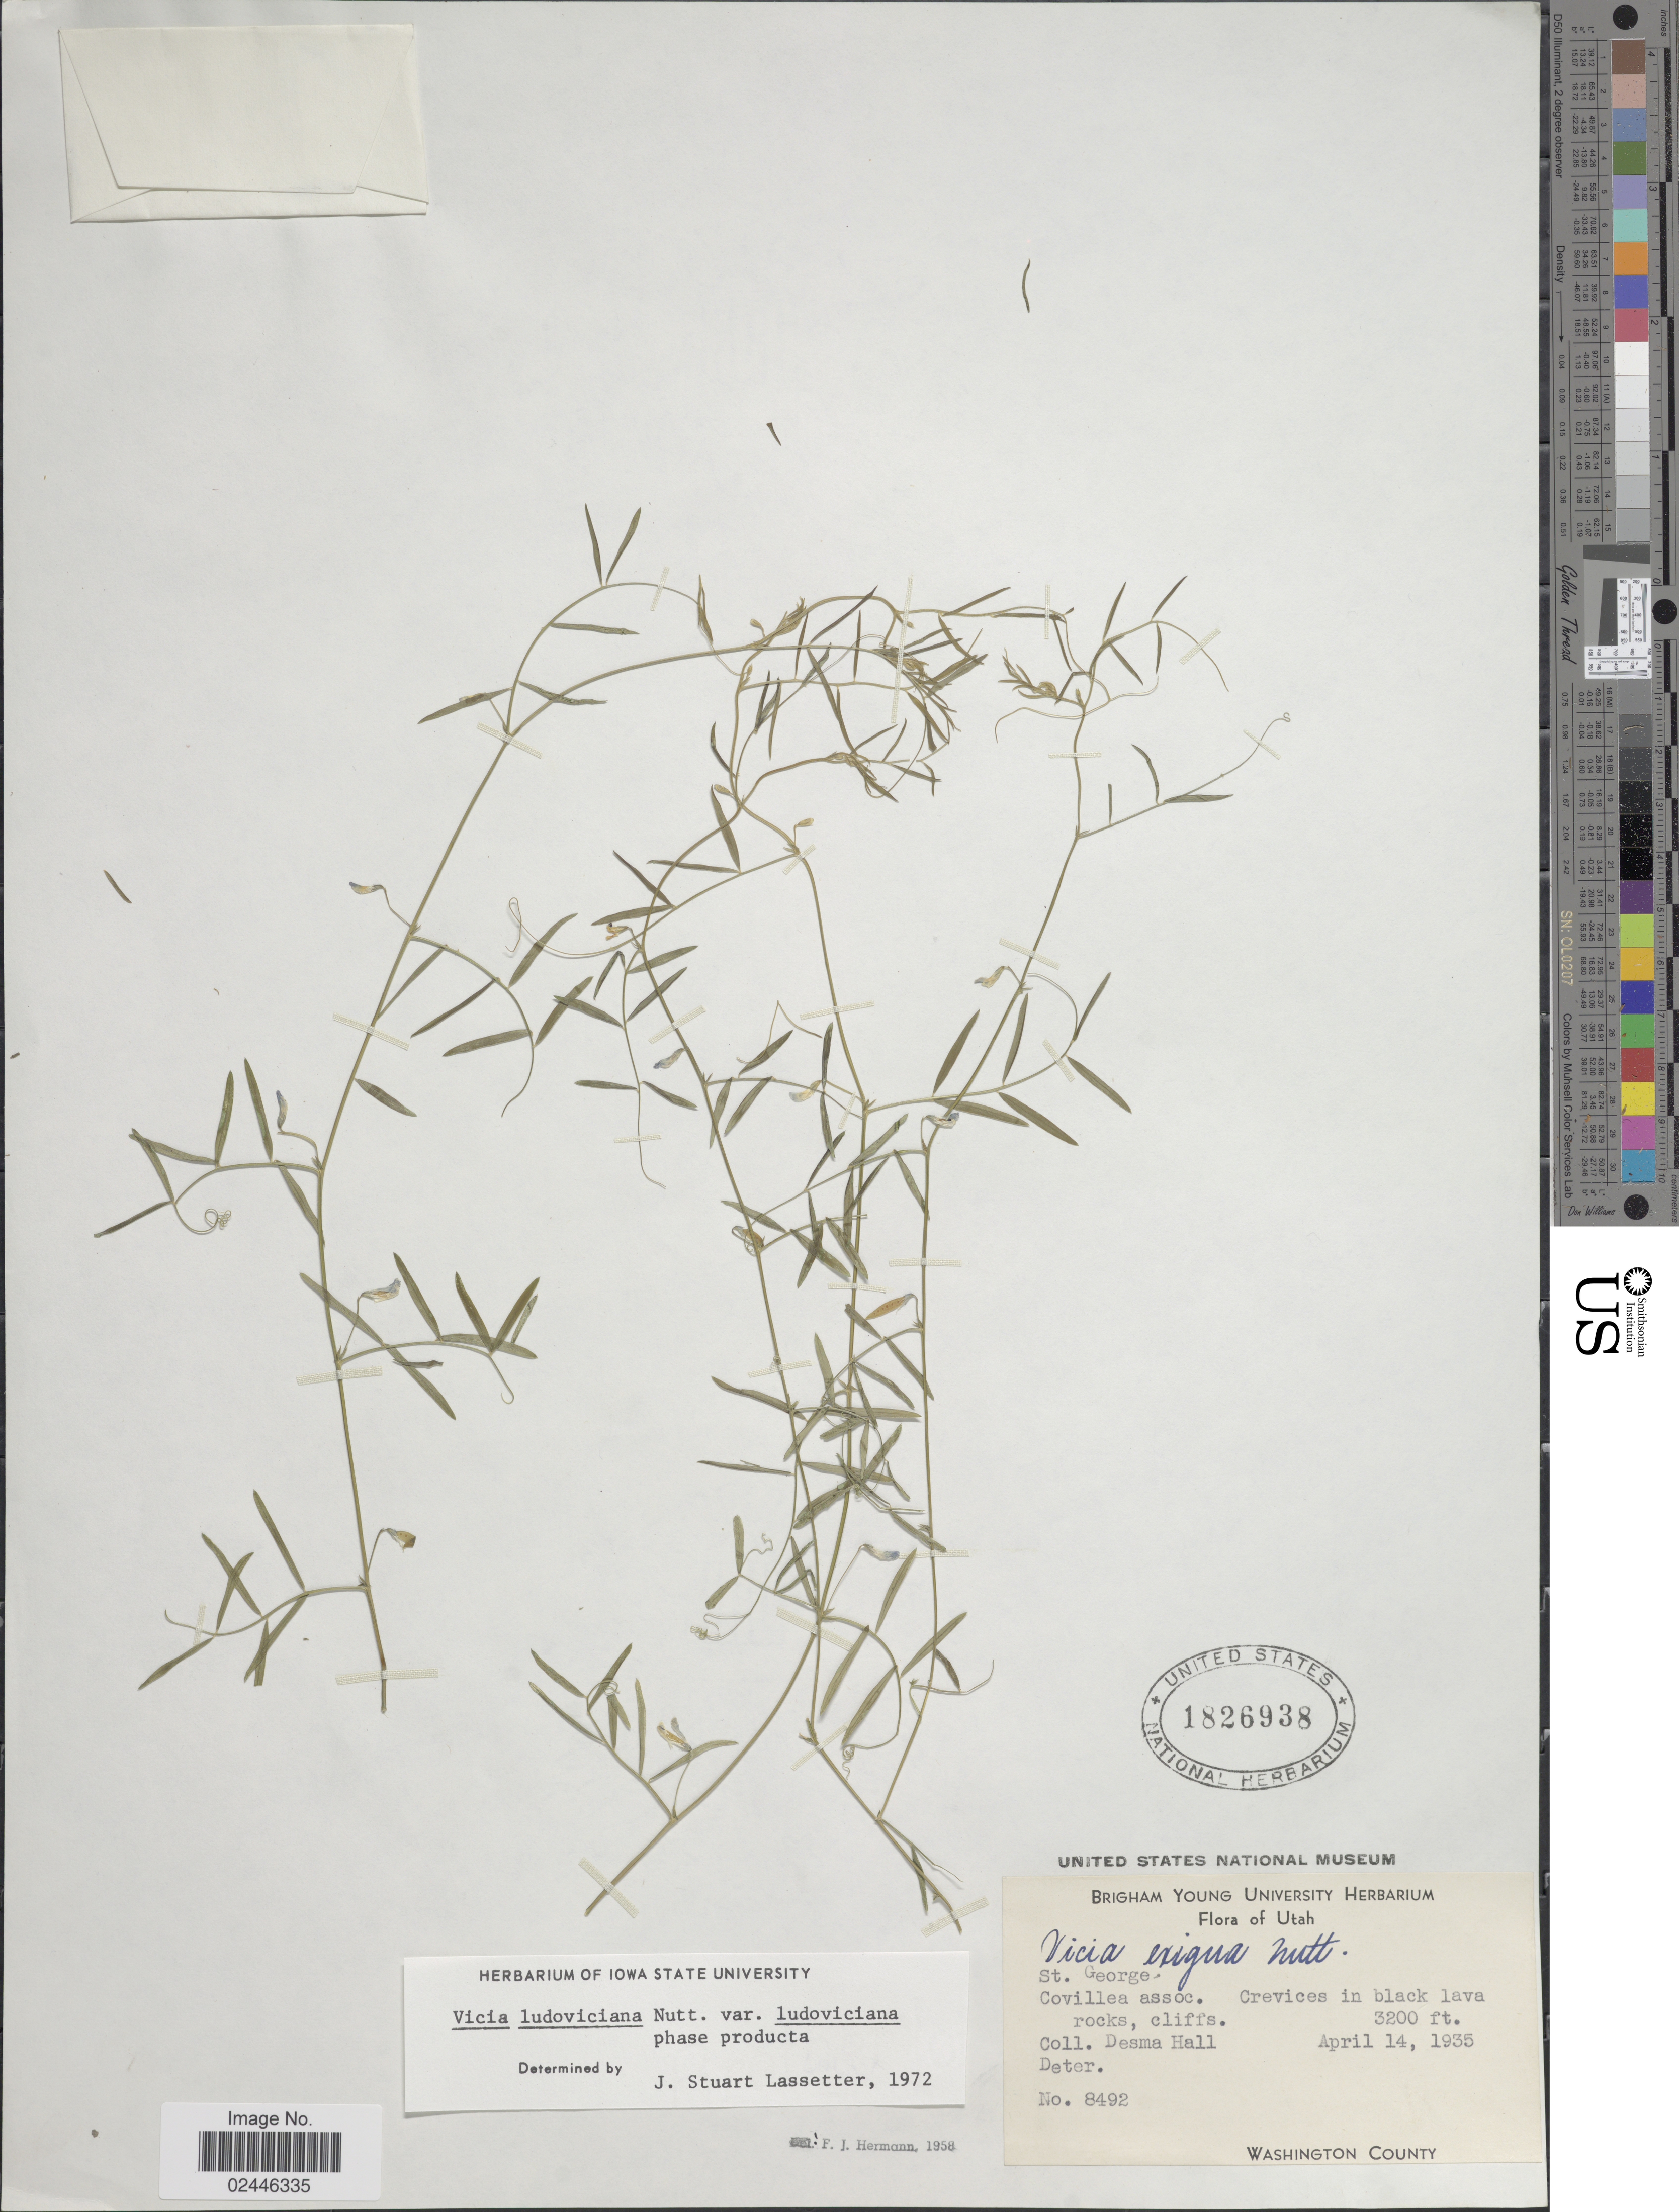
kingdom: Plantae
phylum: Tracheophyta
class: Magnoliopsida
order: Fabales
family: Fabaceae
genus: Vicia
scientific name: Vicia ludoviciana var. ludoviciana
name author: Nutt. ex Torr. & A. Gray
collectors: D. Hall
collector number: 8492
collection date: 1935-04-14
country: United States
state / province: Washington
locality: St George, . Crevices in black lava rocks, cliffs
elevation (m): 975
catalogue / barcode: US 1826938